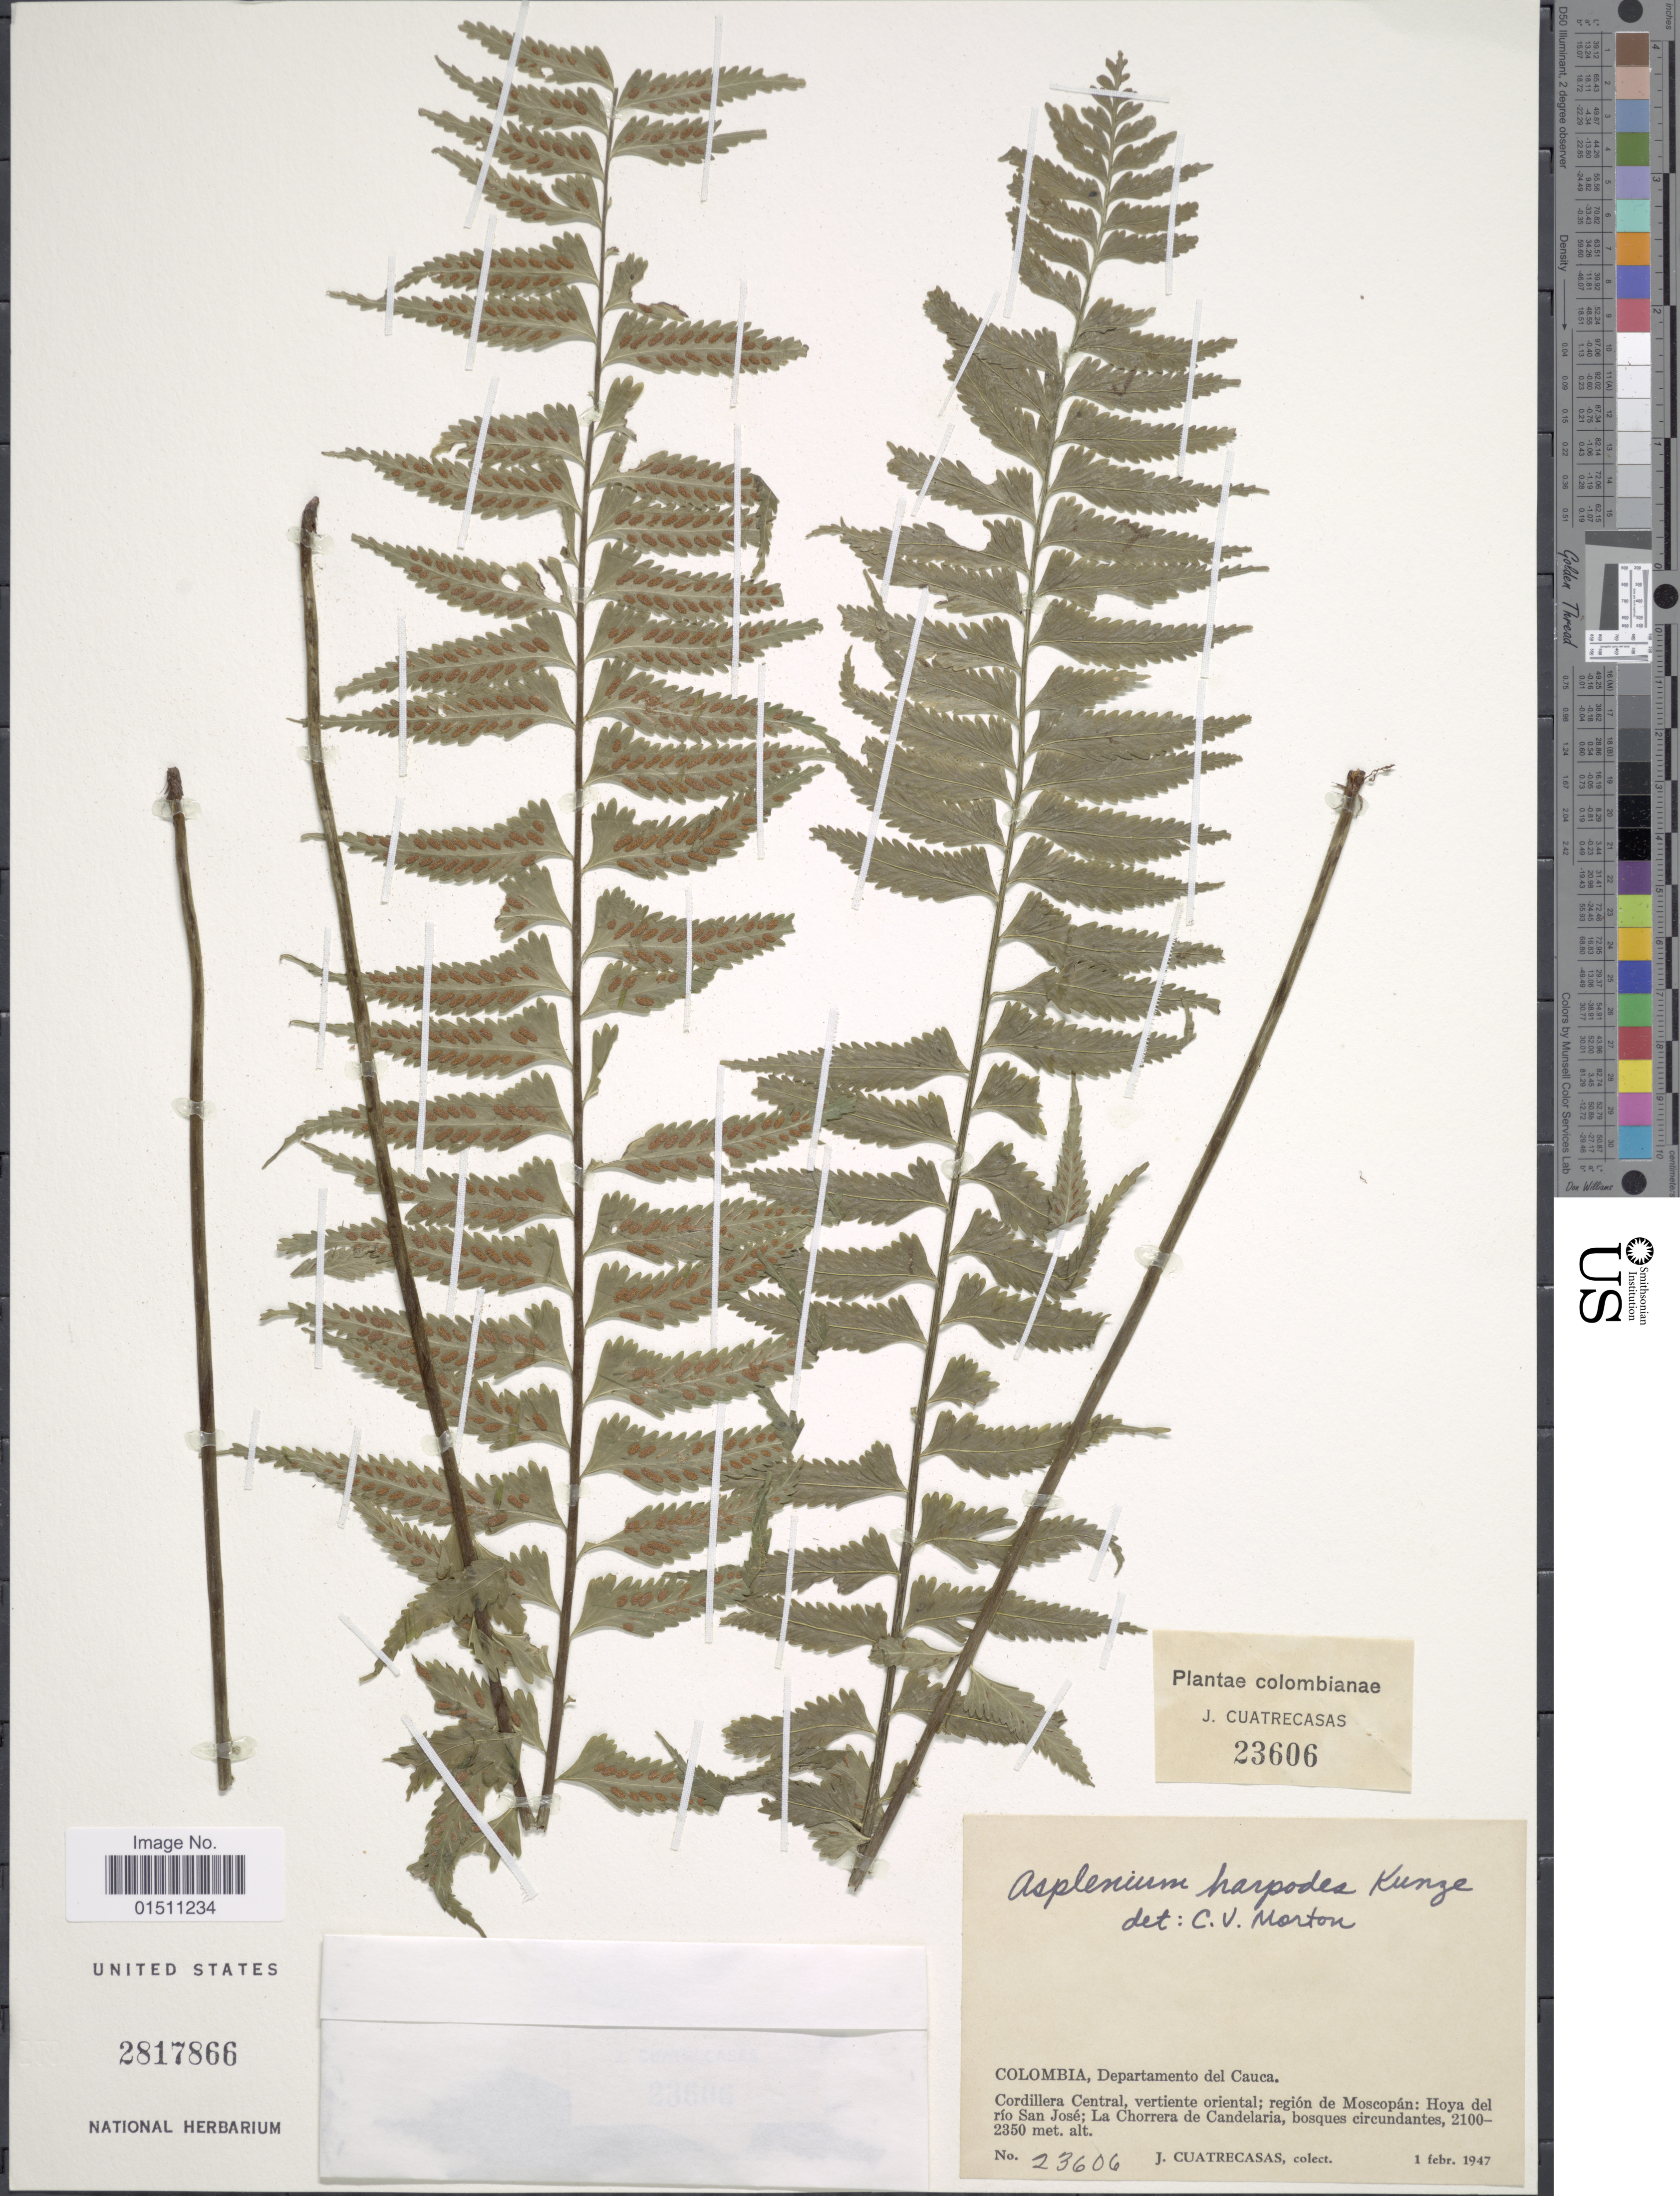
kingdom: Plantae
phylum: Tracheophyta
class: Polypodiopsida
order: Polypodiales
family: Aspleniaceae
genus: Asplenium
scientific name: Asplenium harpeodes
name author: Kunze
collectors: J. Cuatrecasas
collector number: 23606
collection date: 1947-02-01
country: Colombia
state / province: Cauca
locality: Colombia, Departamento del Cauca, Cordillera Central, vertiente oriental; region de Moscopan: Hoya del rio San Jose; La Chorrera de Candelaria.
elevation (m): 2100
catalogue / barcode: US 2817866